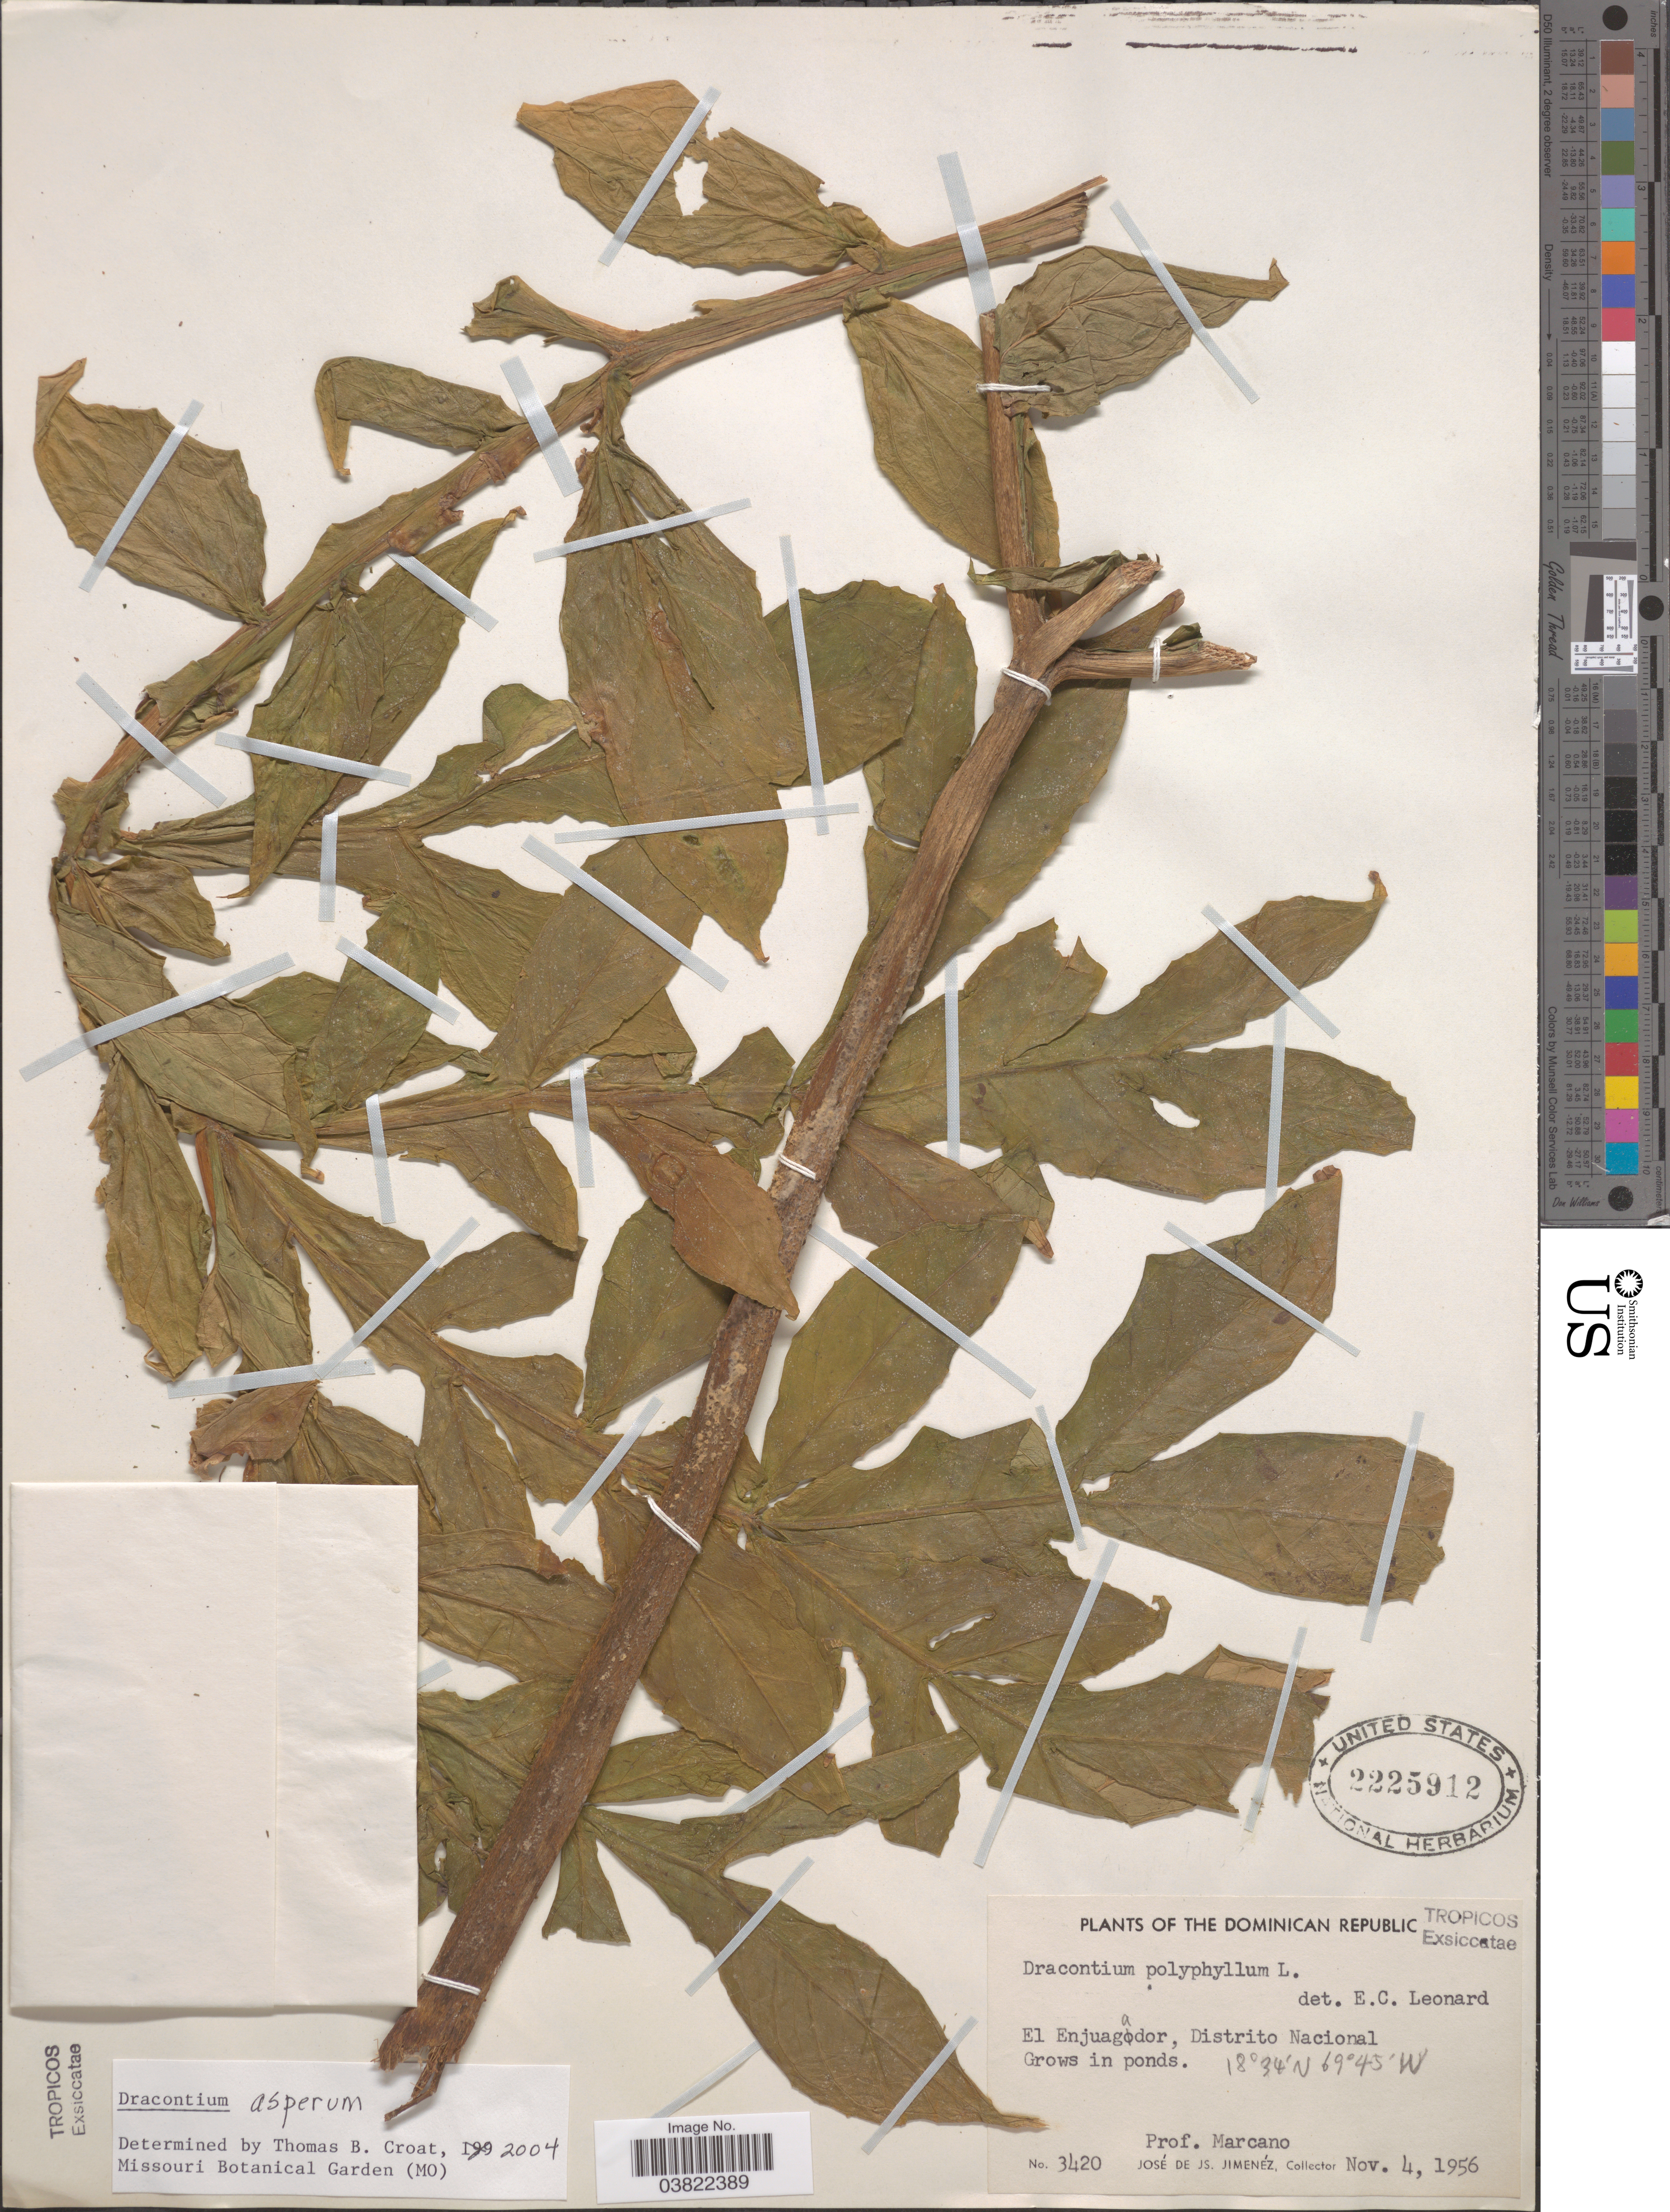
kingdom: Plantae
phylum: Tracheophyta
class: Liliopsida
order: Alismatales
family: Araceae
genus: Dracontium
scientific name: Dracontium asperum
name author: K. Koch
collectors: P. Marcano & J. J. Jiménez Almonte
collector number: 3420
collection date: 1956-11-04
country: Dominican Republic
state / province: Distrito Nacional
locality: El enjuagador.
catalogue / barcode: US 2225912